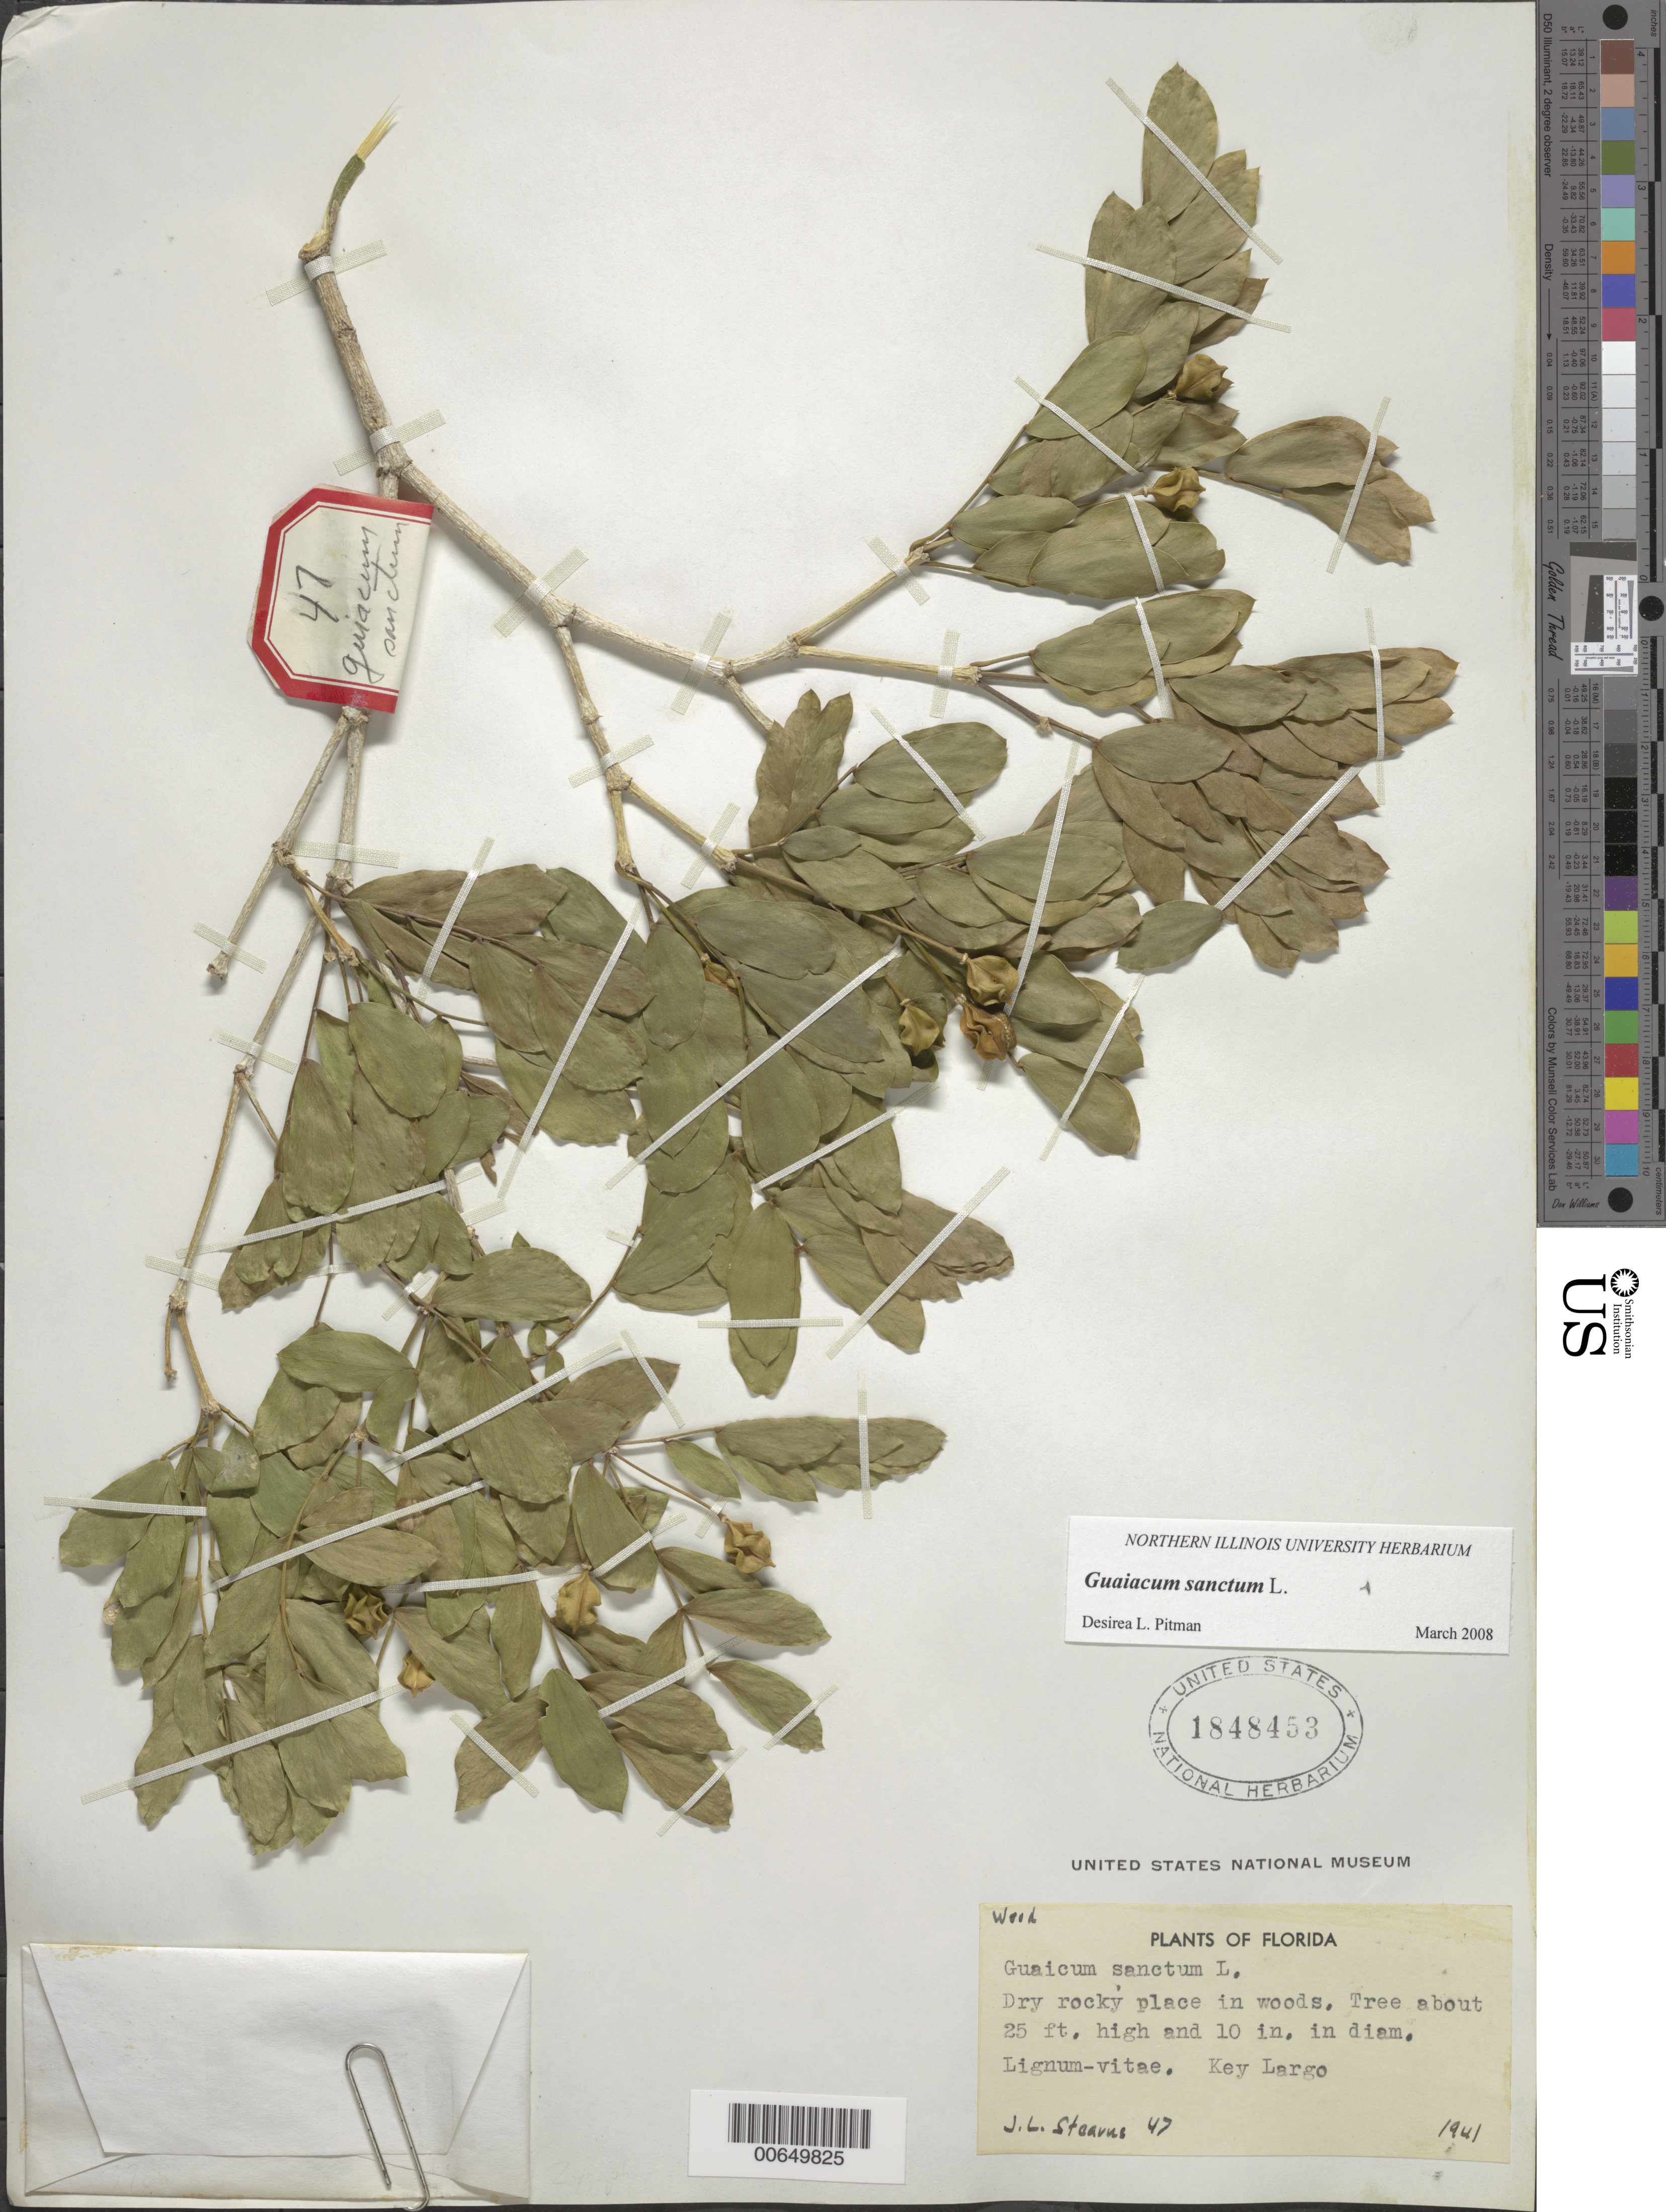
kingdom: Plantae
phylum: Tracheophyta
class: Magnoliopsida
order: Zygophyllales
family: Zygophyllaceae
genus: Guaiacum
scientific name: Guaiacum sanctum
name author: L.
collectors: J. Stearns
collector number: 47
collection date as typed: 1941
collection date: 1941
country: United States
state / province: Florida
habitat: Dry rocky place in woods.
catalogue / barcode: US 1848453